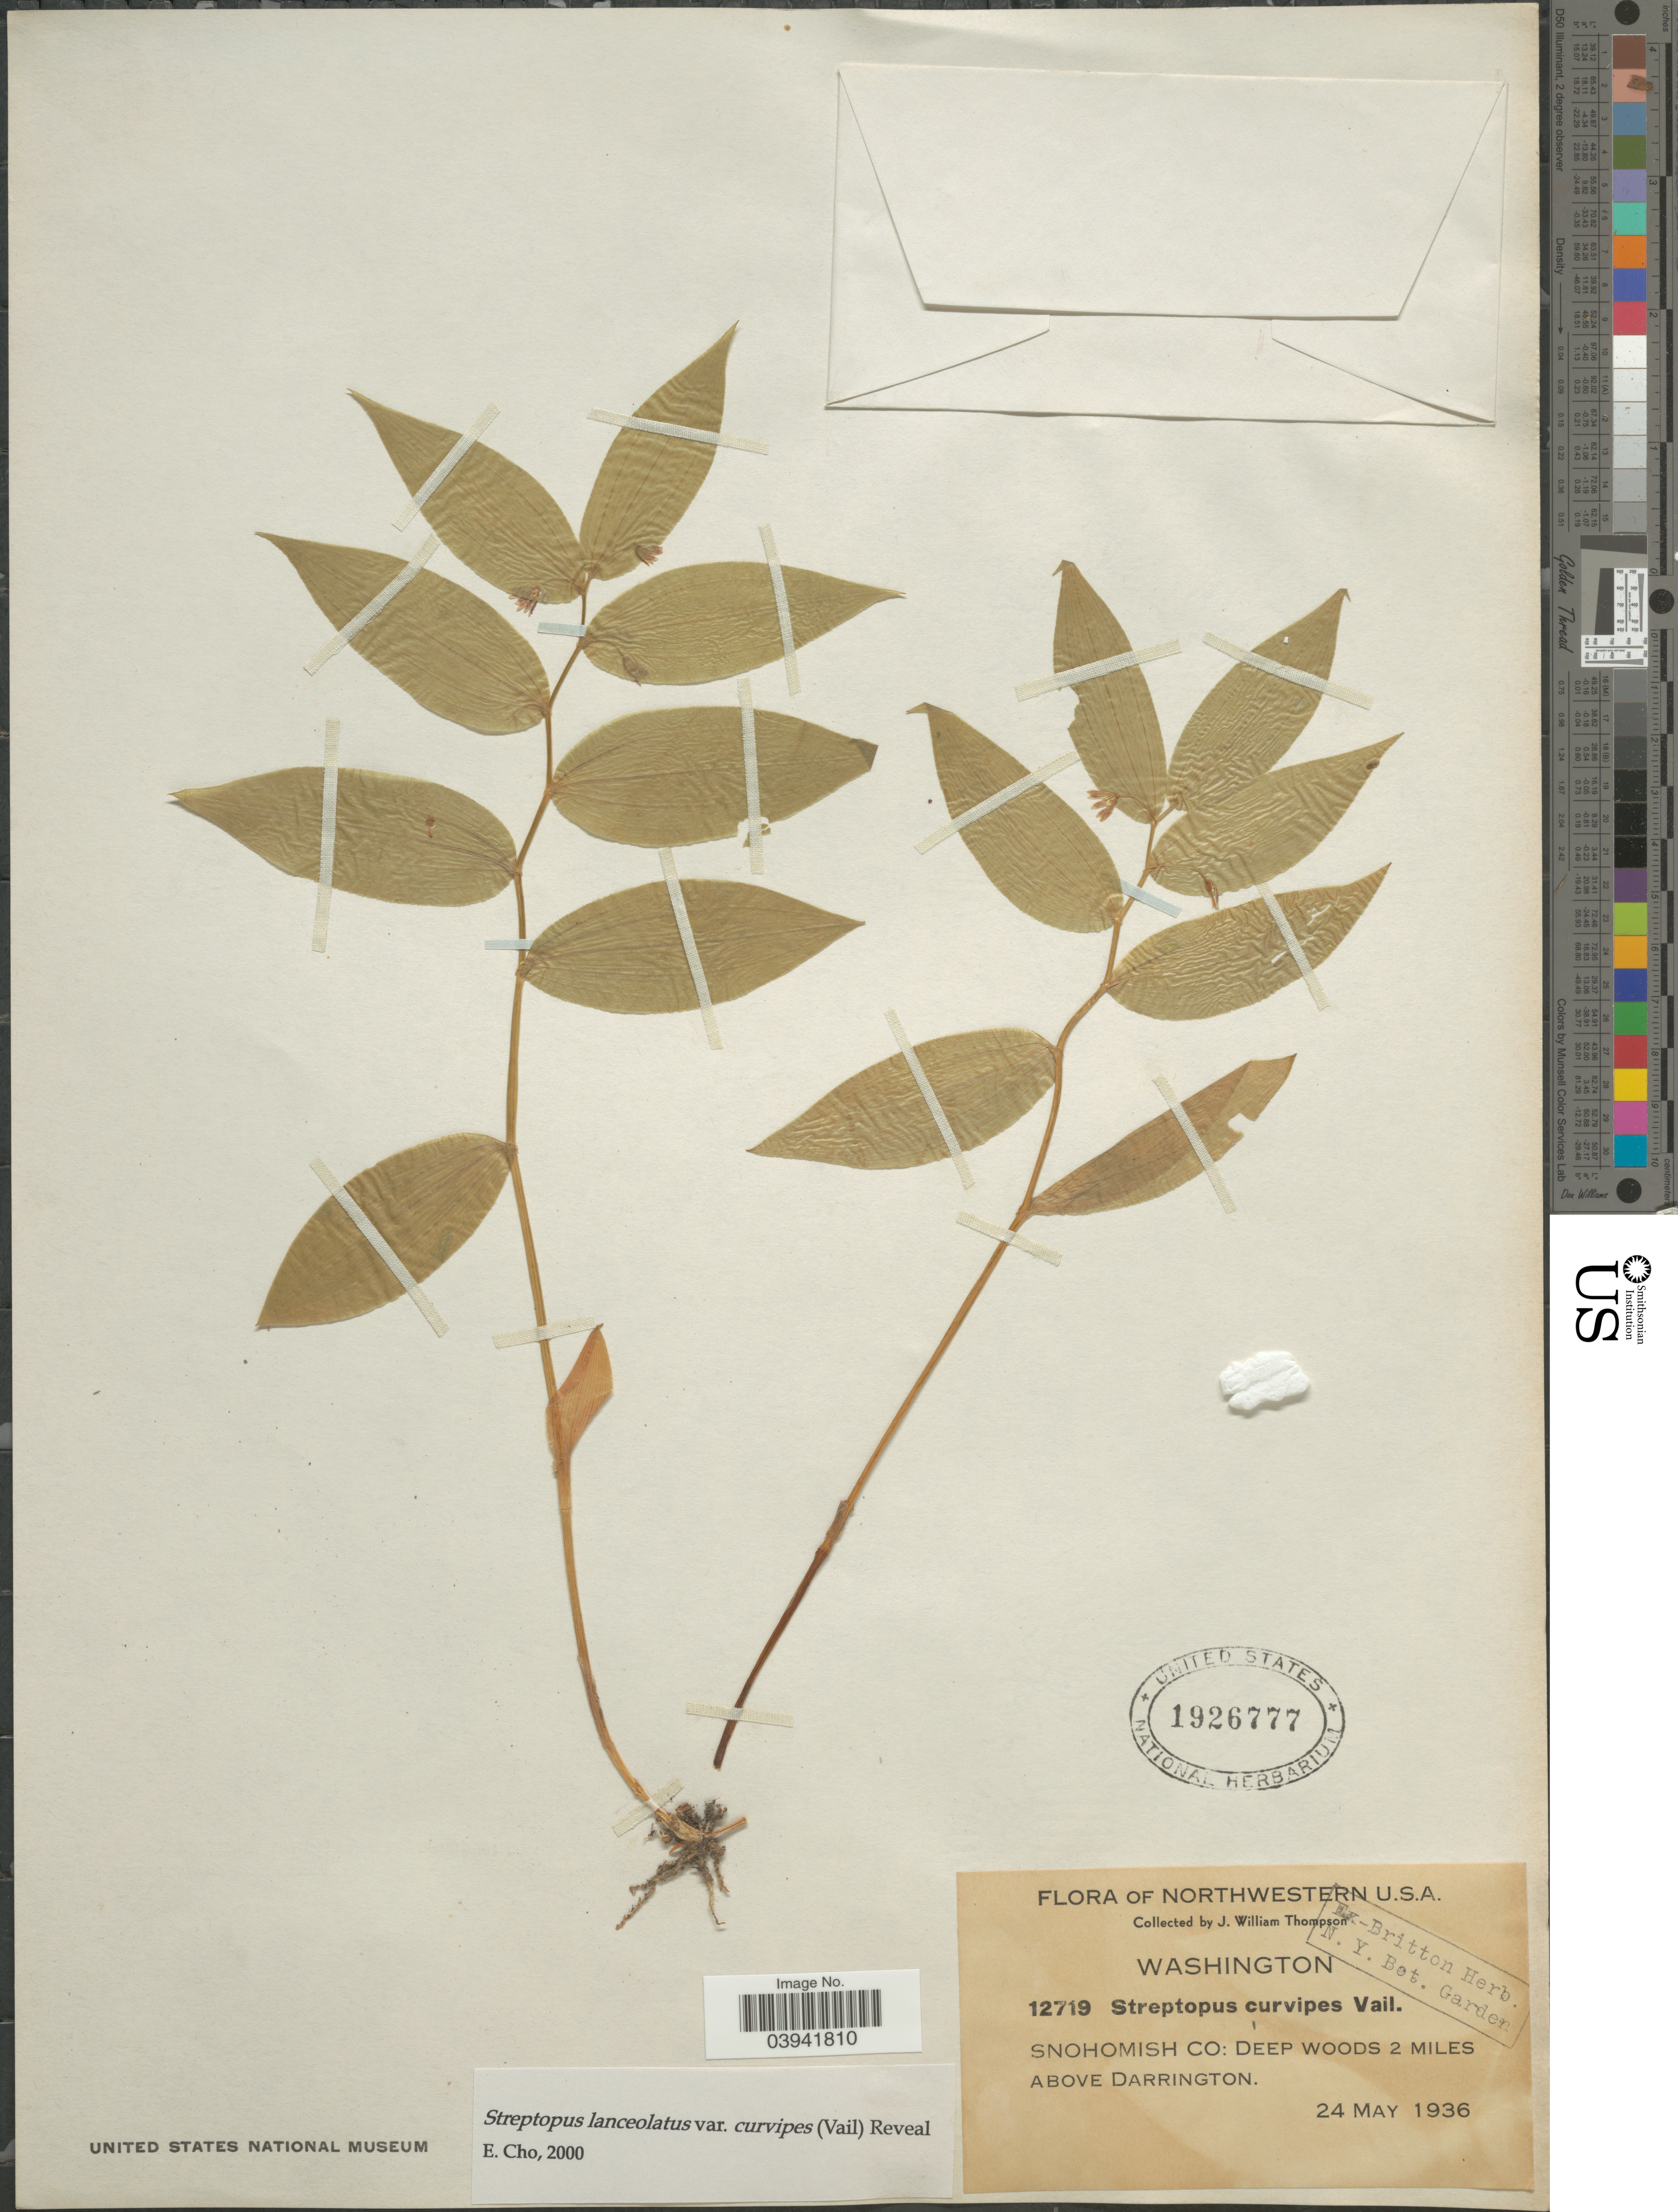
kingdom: Plantae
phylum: Tracheophyta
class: Liliopsida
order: Liliales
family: Liliaceae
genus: Streptopus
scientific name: Streptopus lanceolatus var. curvipes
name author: (Vail) Reveal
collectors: J. W. Thompson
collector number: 12719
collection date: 1936-05-24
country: United States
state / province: Washington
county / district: Snohomish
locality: Northwestern U.S.A. Snohomish Co: deep woods 2 miles above Darrington.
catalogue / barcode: US 1926777